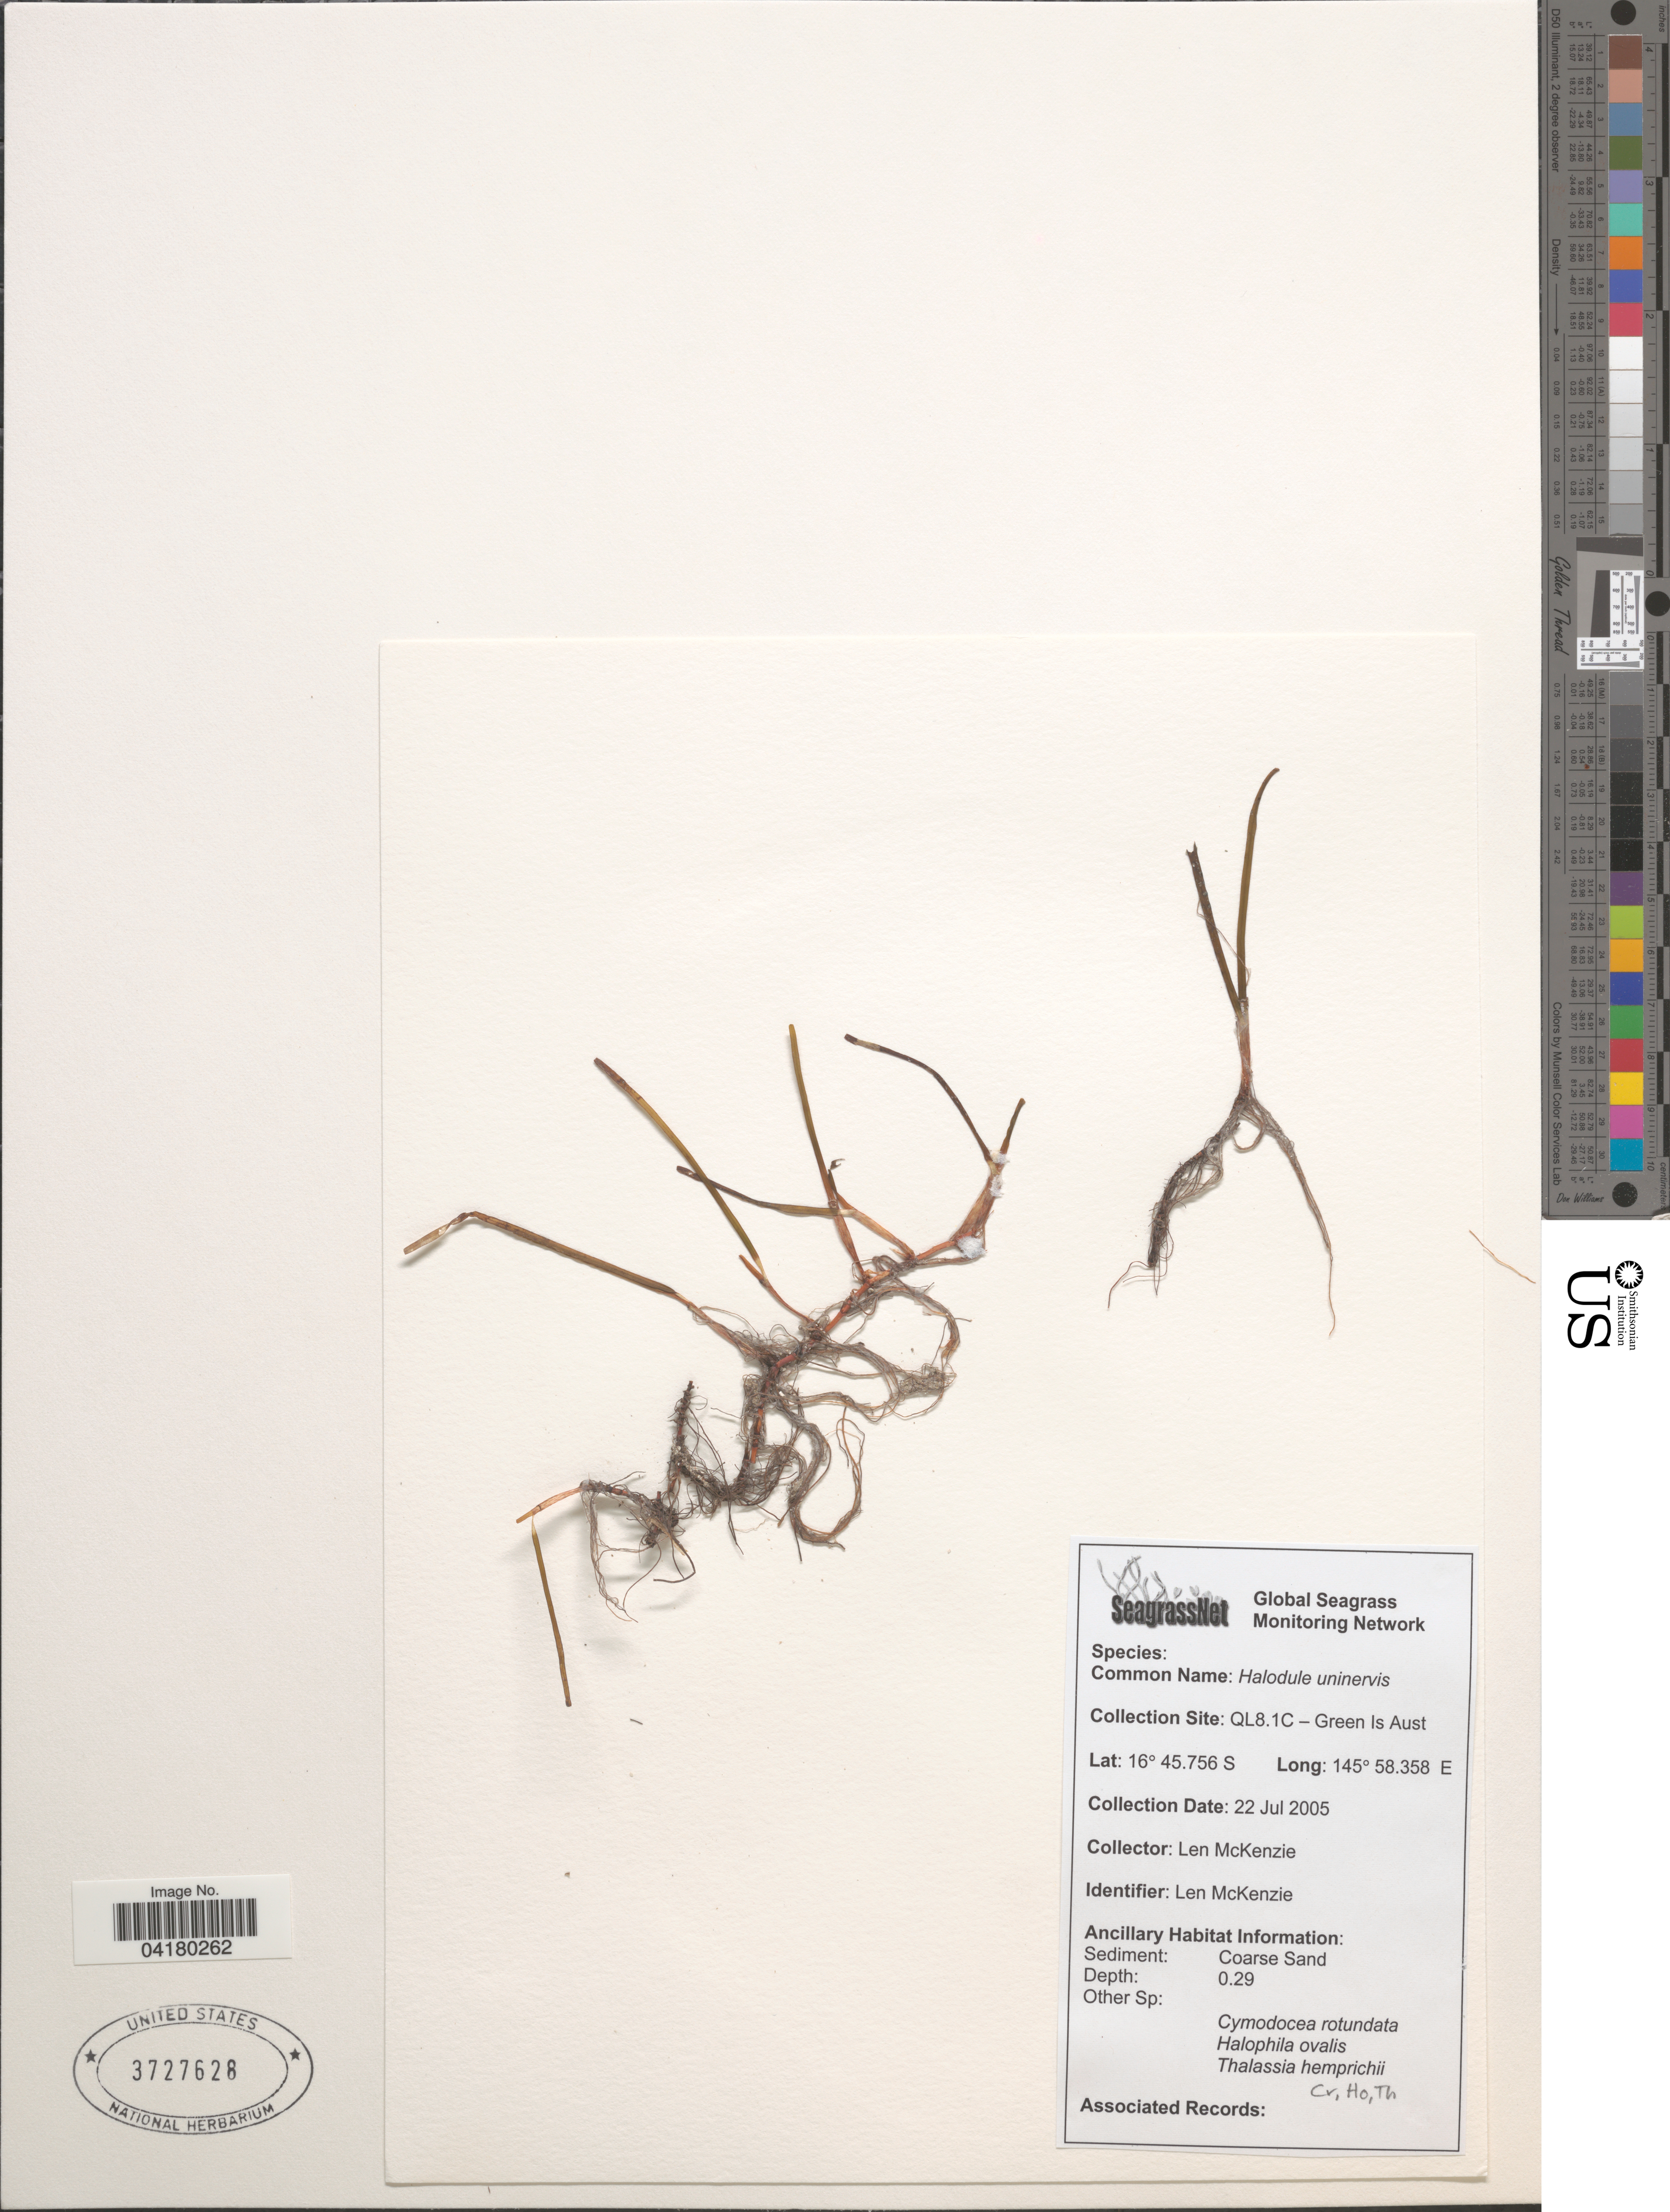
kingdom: Plantae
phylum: Tracheophyta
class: Liliopsida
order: Alismatales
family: Cymodoceaceae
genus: Halodule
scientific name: Halodule uninervis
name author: (Forssk.) Asch.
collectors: L. McKenzie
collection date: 2005-07-22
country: Australia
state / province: Queensland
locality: QL8.1C - Green Is.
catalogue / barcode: US 3727628